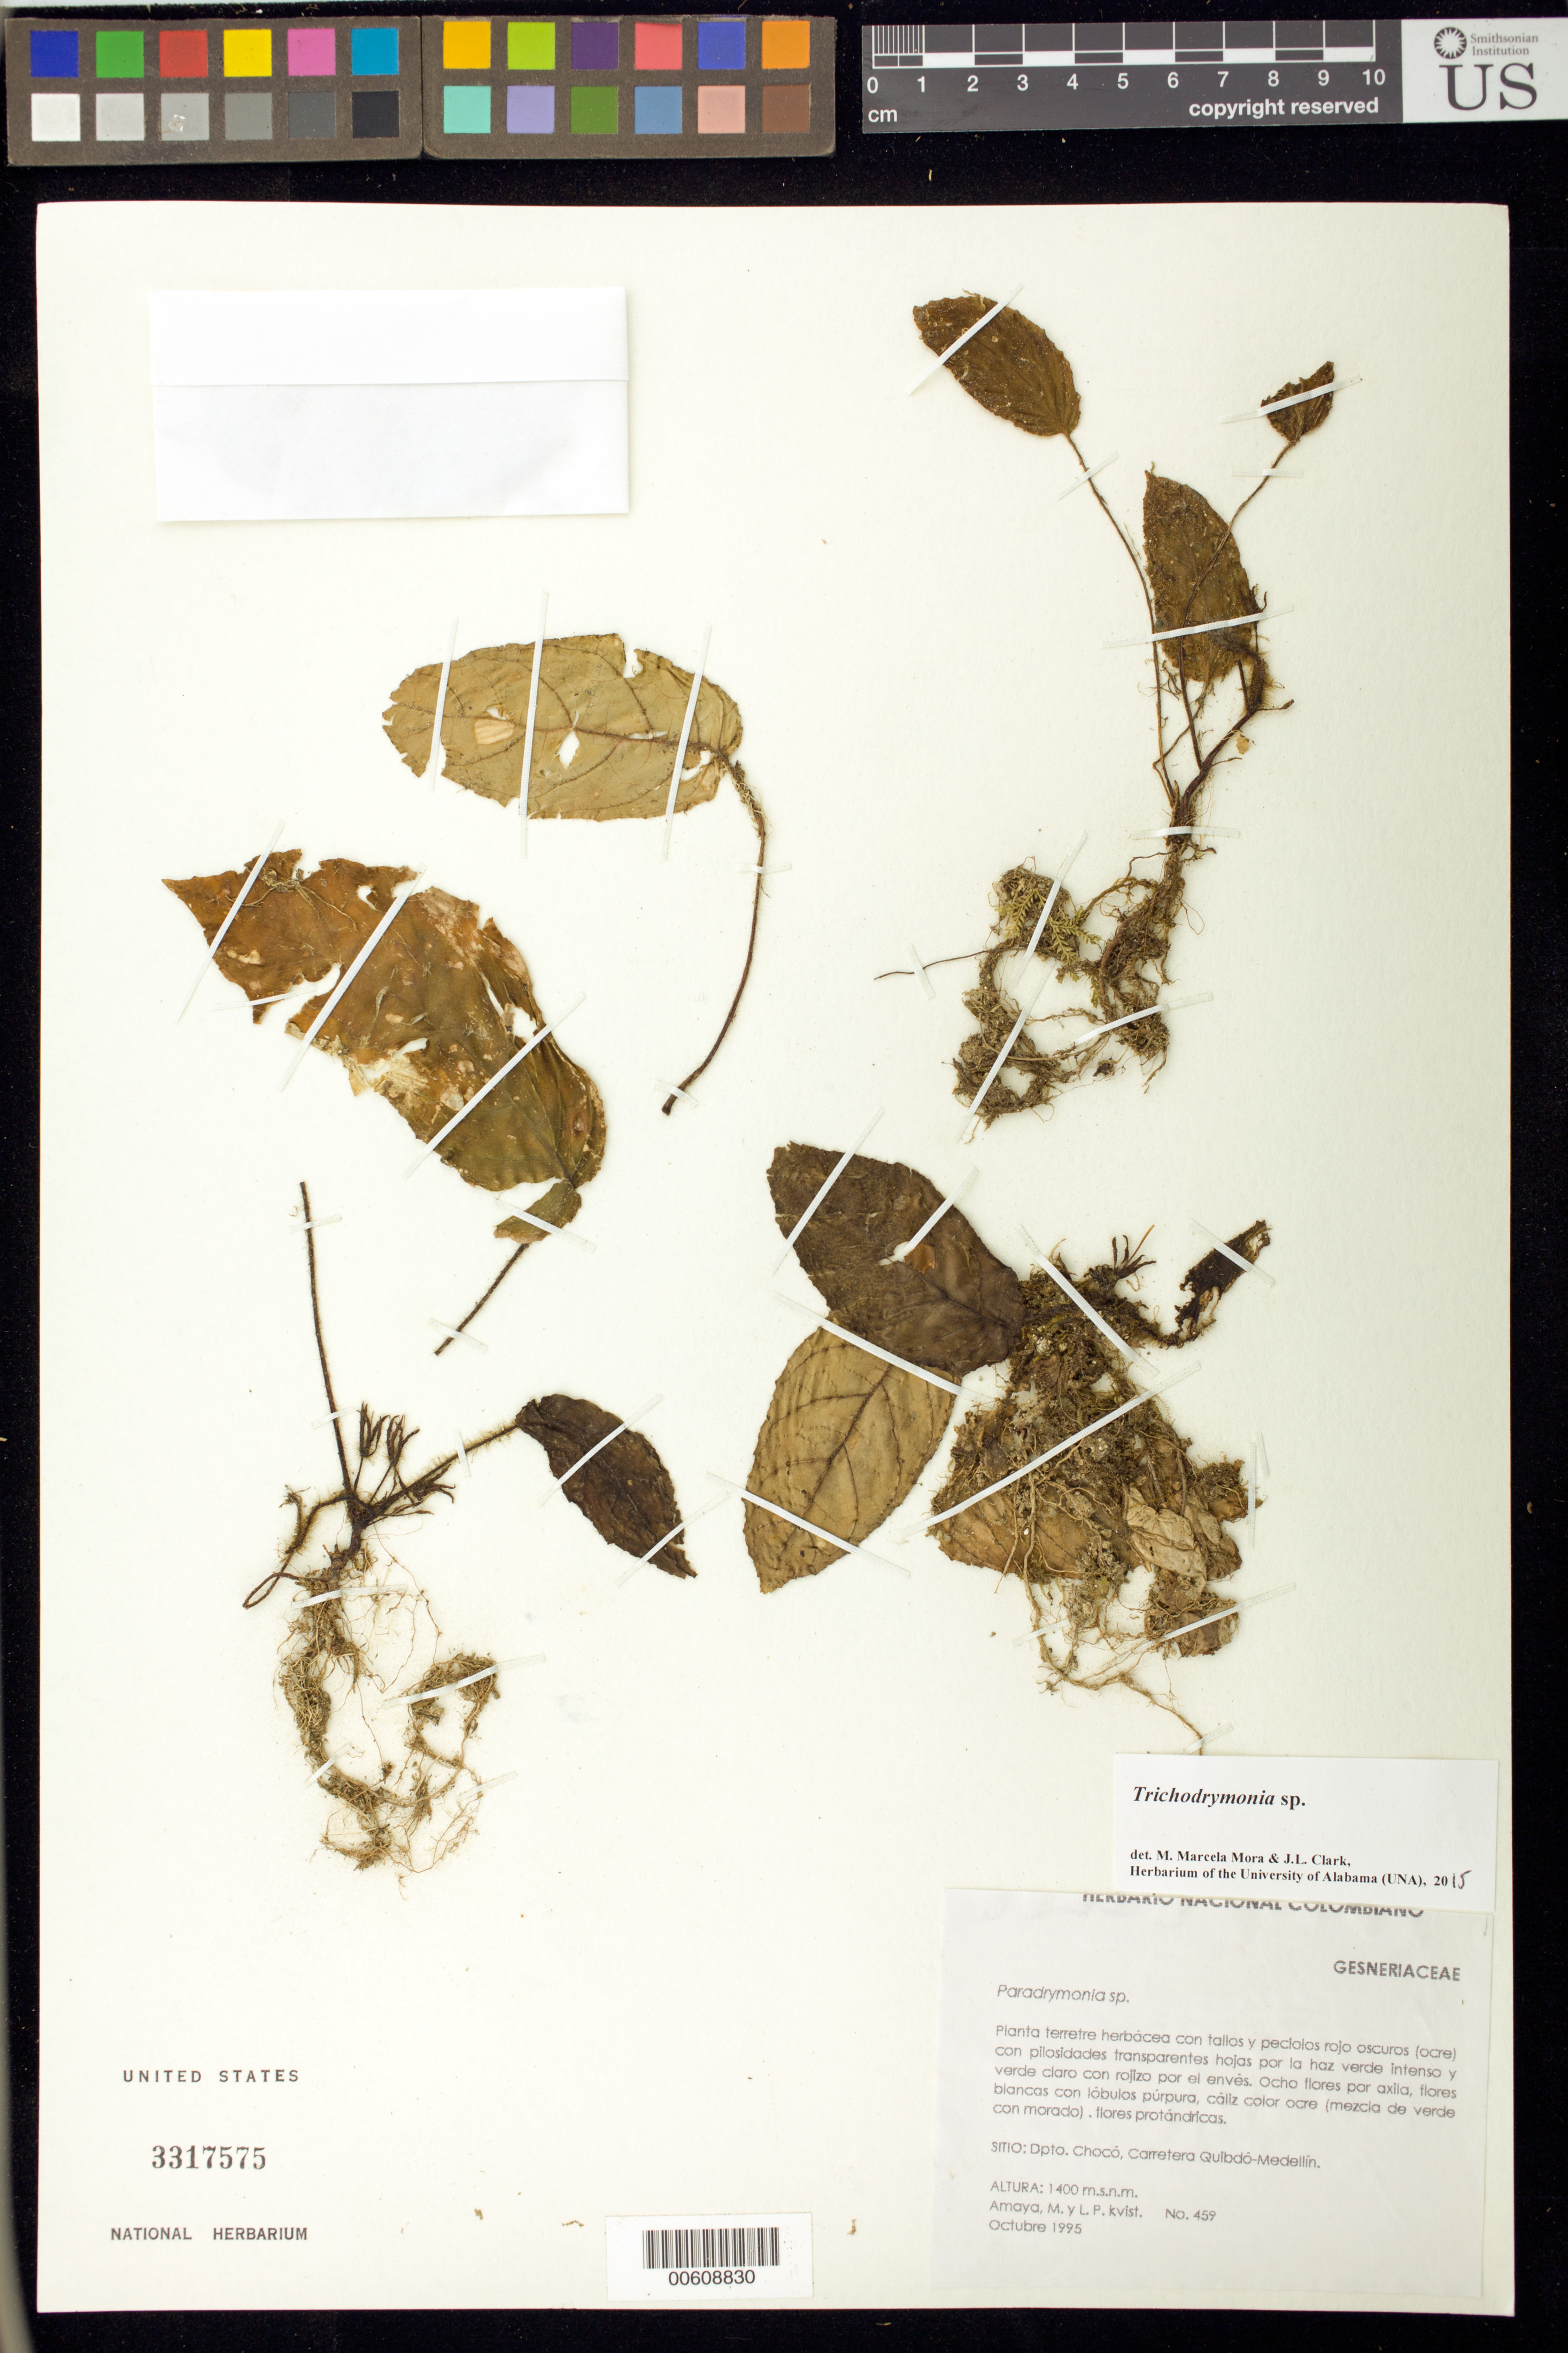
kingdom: Plantae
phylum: Tracheophyta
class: Magnoliopsida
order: Lamiales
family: Gesneriaceae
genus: Trichodrymonia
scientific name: Trichodrymonia sp.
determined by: Mora, M. M.; Clark, J. L.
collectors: M. Amaya & L. P. Kvist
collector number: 459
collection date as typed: Oct 1995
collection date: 1995-10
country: Colombia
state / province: Chocó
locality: Carretera Quibdó-Medellín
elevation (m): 1400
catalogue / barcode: US 3317575